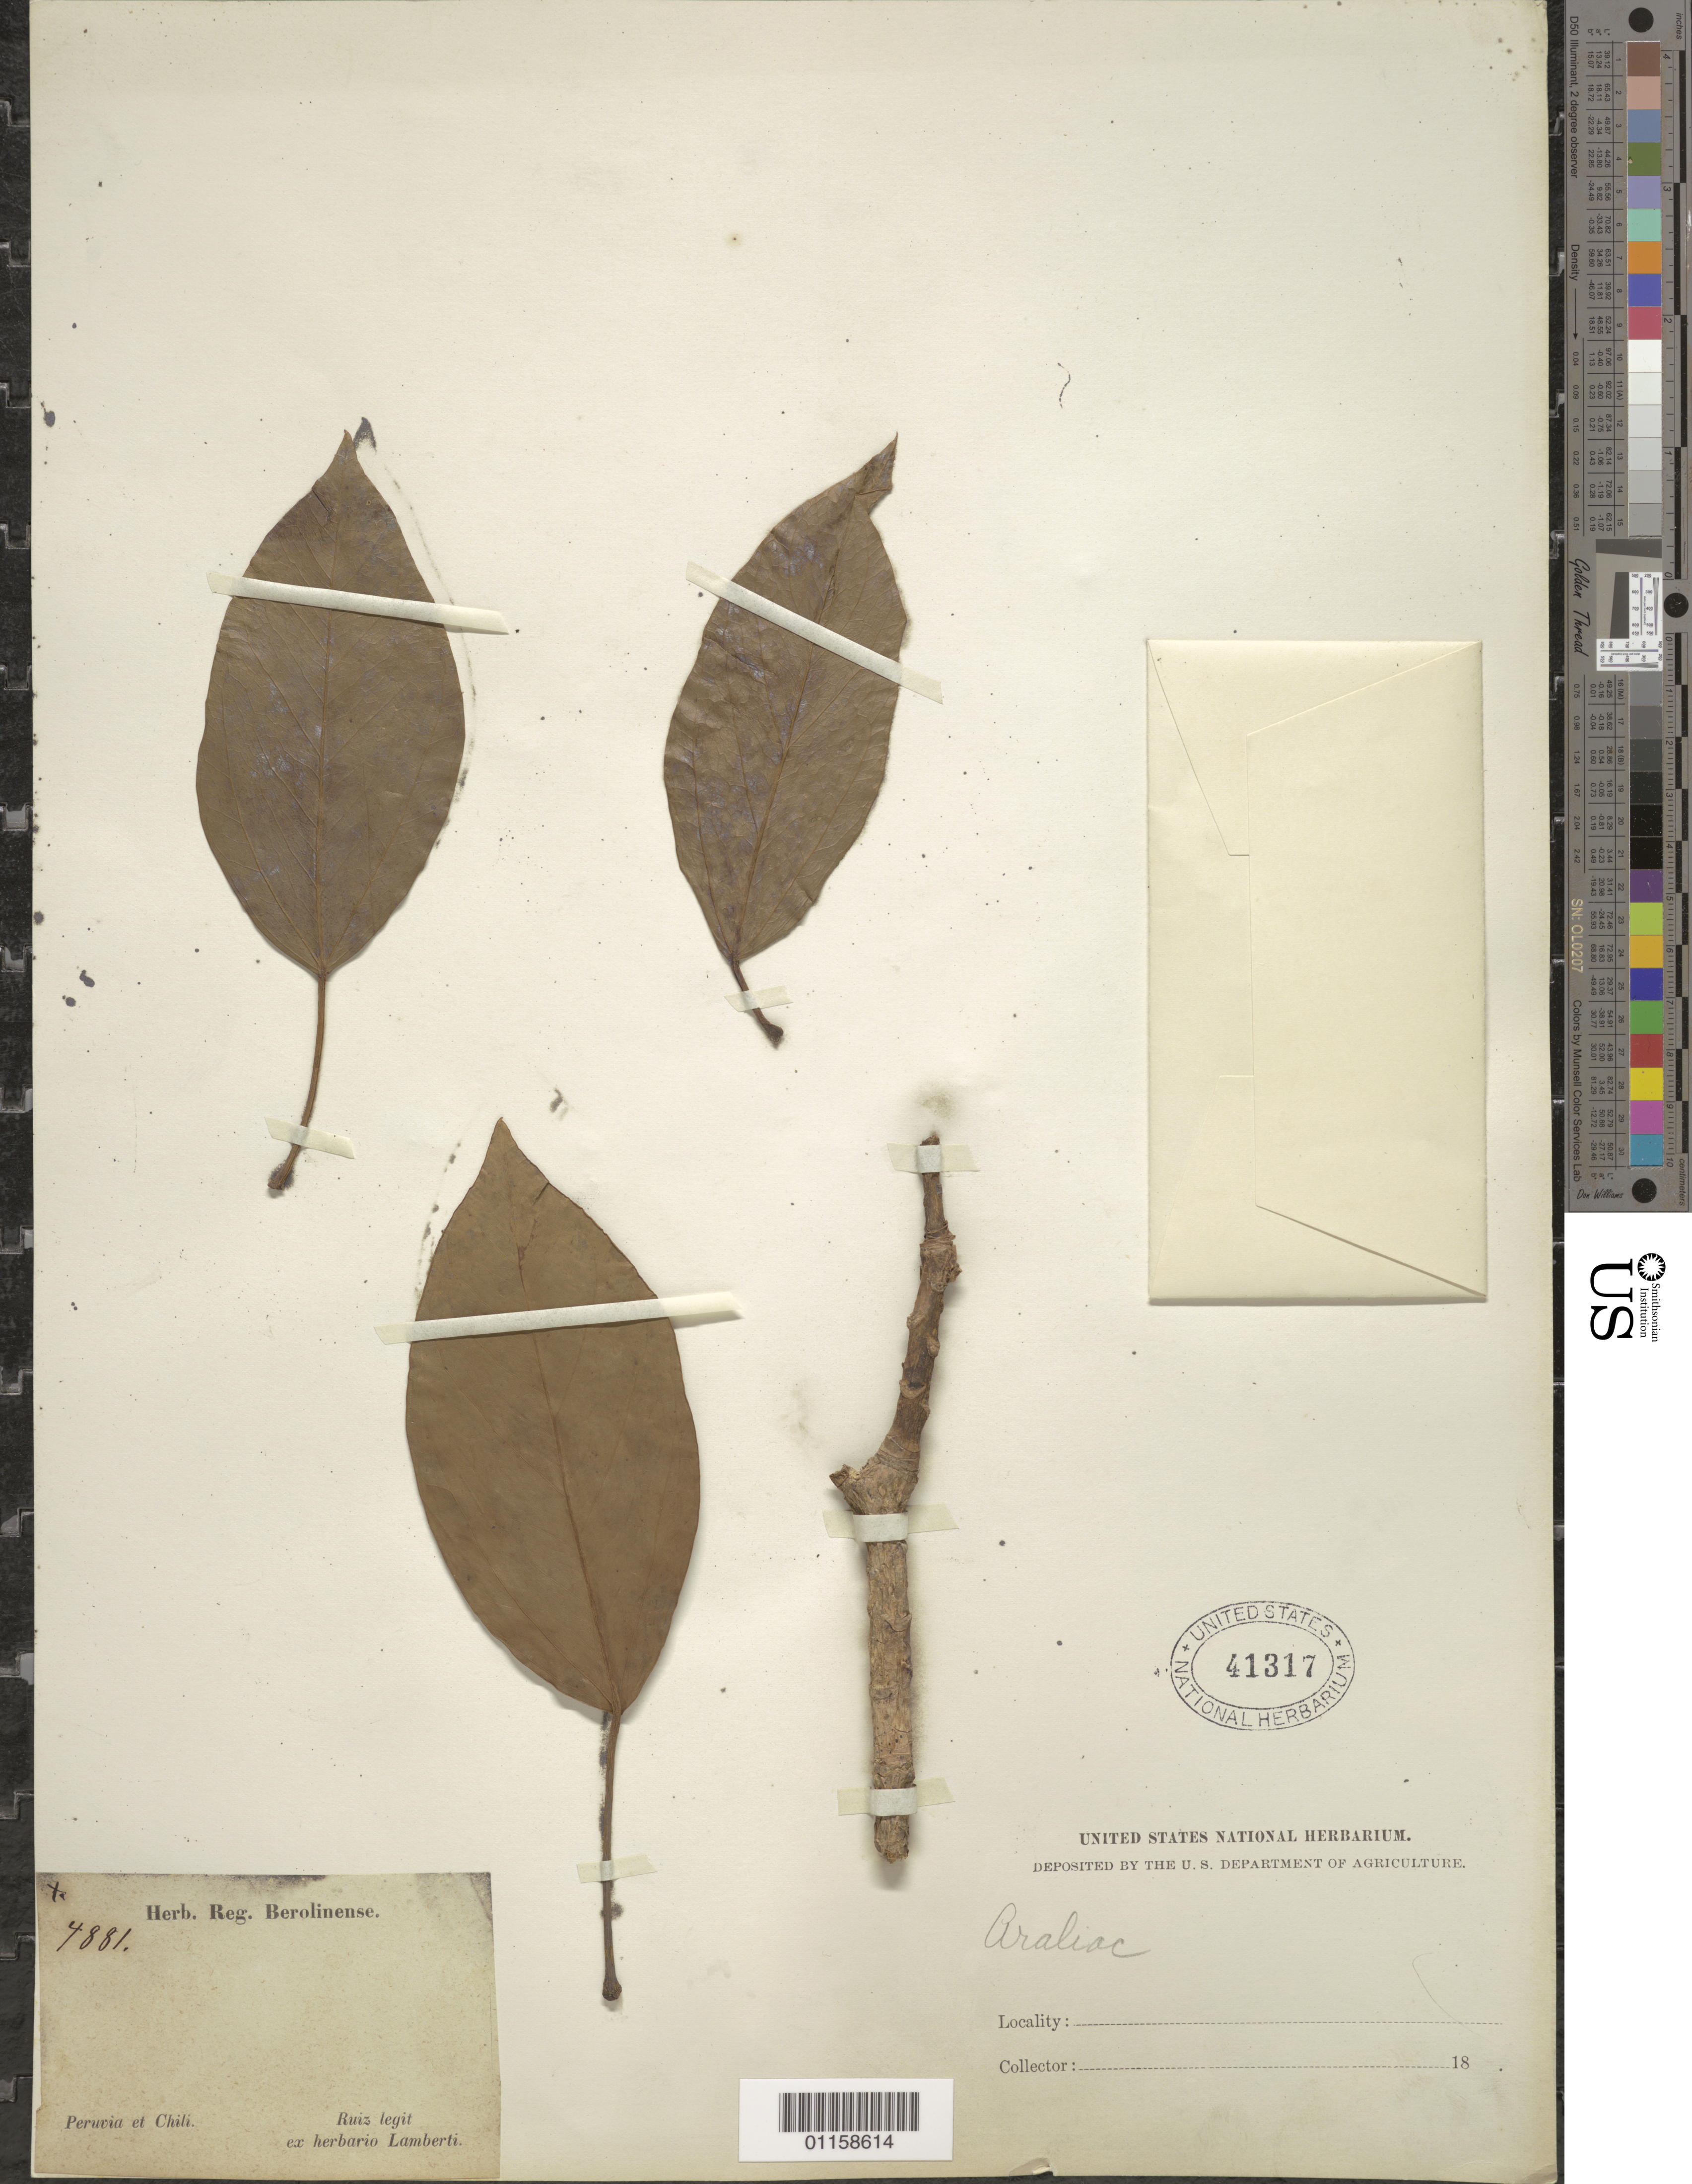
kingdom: Plantae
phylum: Tracheophyta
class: Magnoliopsida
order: Apiales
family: Araliaceae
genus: Dendropanax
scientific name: Dendropanax sp.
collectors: Ruiz, --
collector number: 4881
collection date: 1800/1899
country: Chile / Peru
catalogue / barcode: US 41317